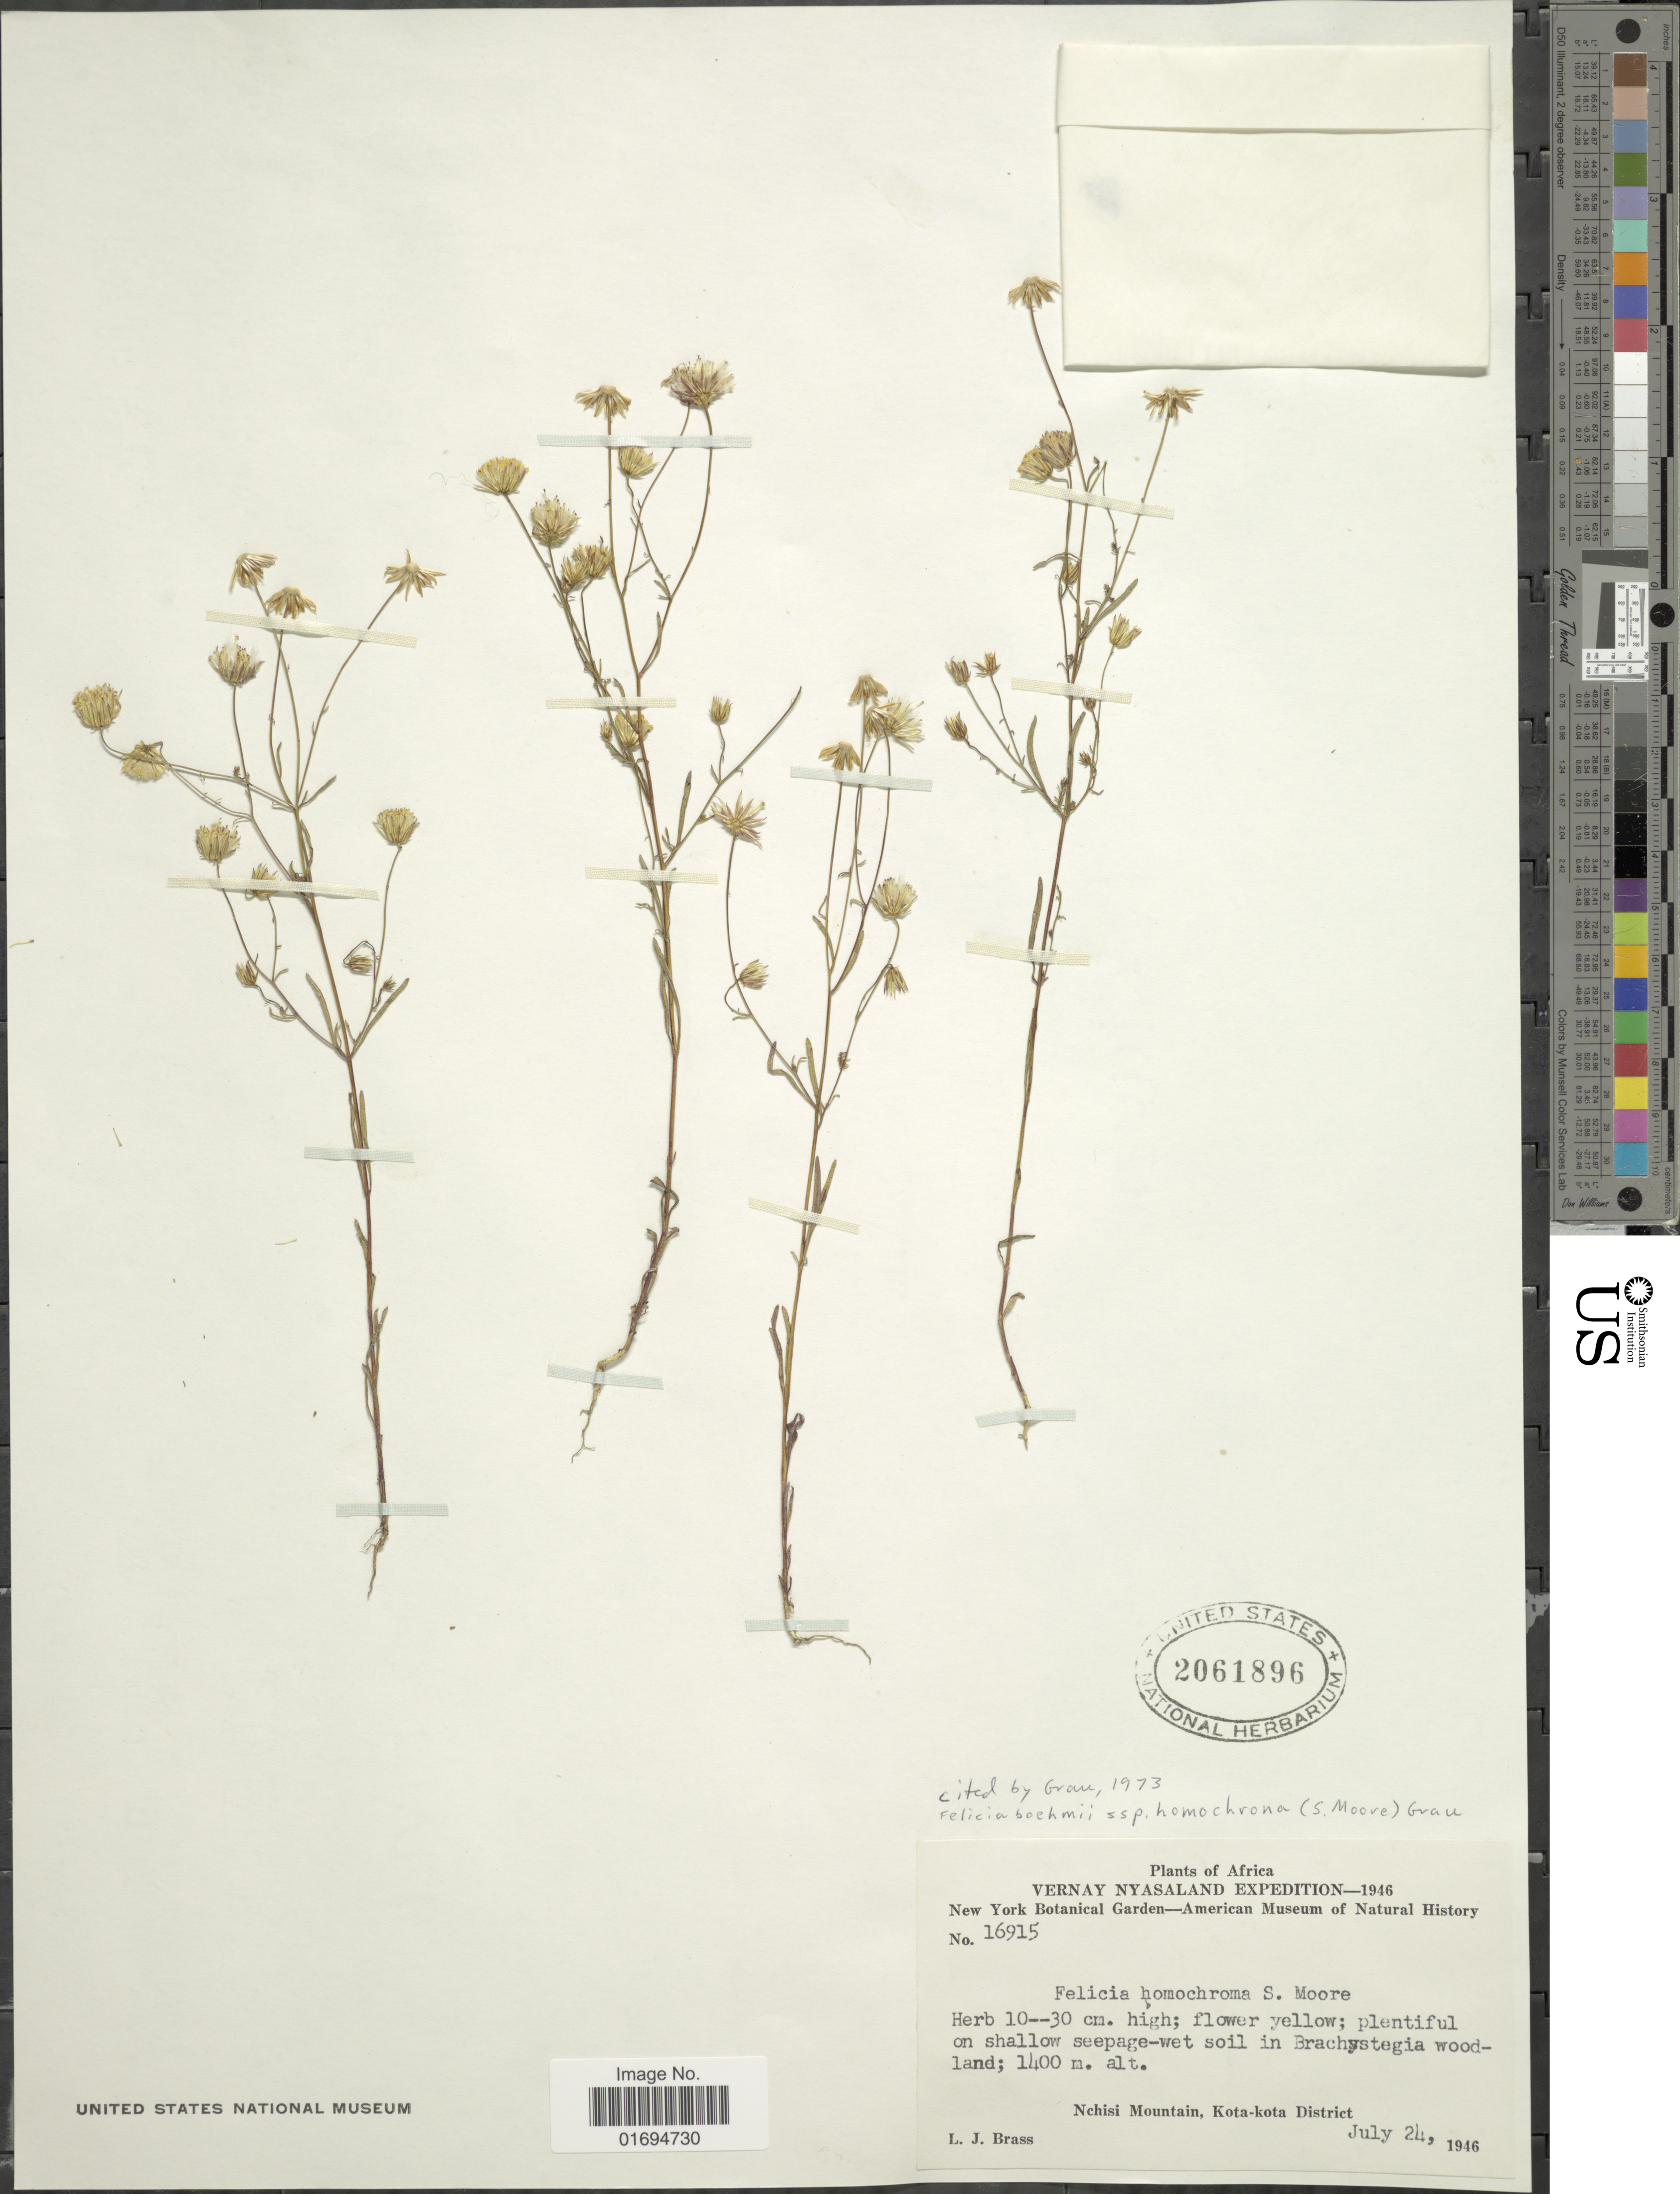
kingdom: Plantae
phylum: Tracheophyta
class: Magnoliopsida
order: Asterales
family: Asteraceae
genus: Felicia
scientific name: Felicia boehmii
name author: O. Hoffm.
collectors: L. J. Brass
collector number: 16915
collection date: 1946-07-24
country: Malawi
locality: Africa, on shallow seepage-wet soil in Brachystegia woodland, Nchisi Mountain, Kota-Kota District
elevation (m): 1400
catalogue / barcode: US 2061896